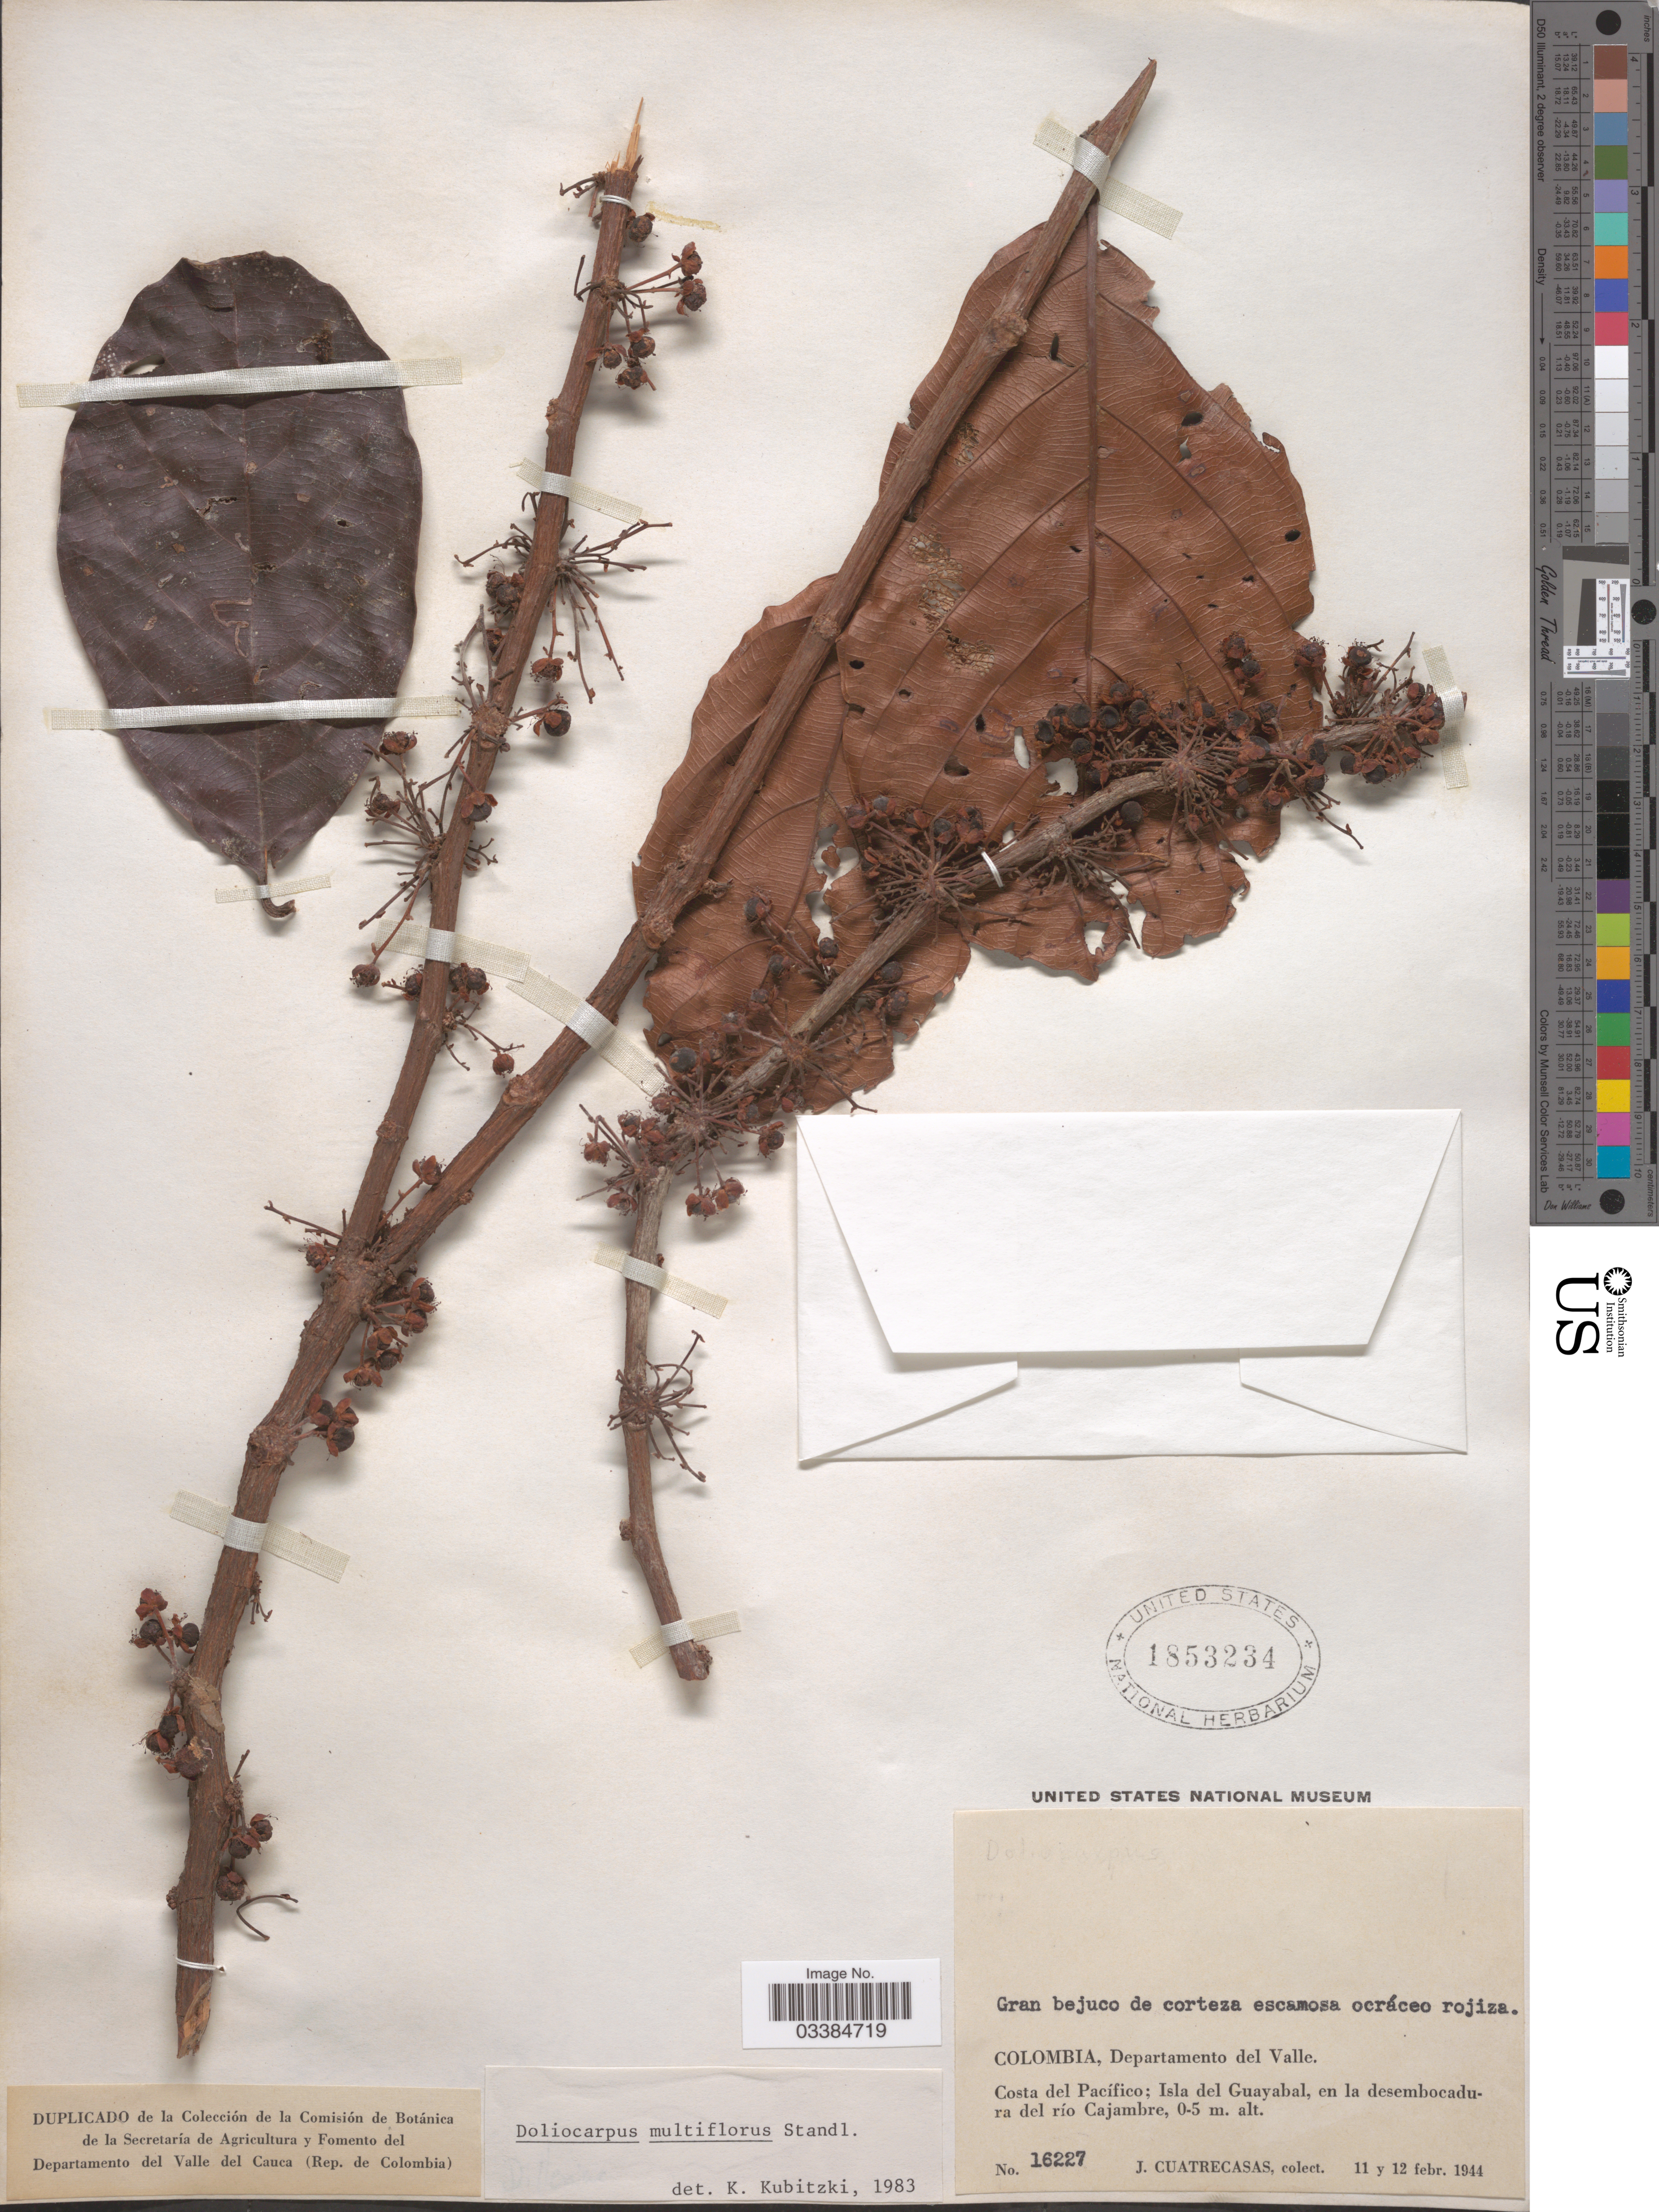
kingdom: Plantae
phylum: Tracheophyta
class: Magnoliopsida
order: Dilleniales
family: Dilleniaceae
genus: Doliocarpus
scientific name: Doliocarpus multiflorus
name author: Standl.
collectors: J. Cuatrecasas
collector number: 16227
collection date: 1944-02-11/1944-02-12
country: Colombia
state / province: Valle del Cauca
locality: Departamento del Valle. Costa del Pacífico; Isla del Guayabal, en la desembocadura del río Cajambre.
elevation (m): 0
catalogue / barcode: US 1853234